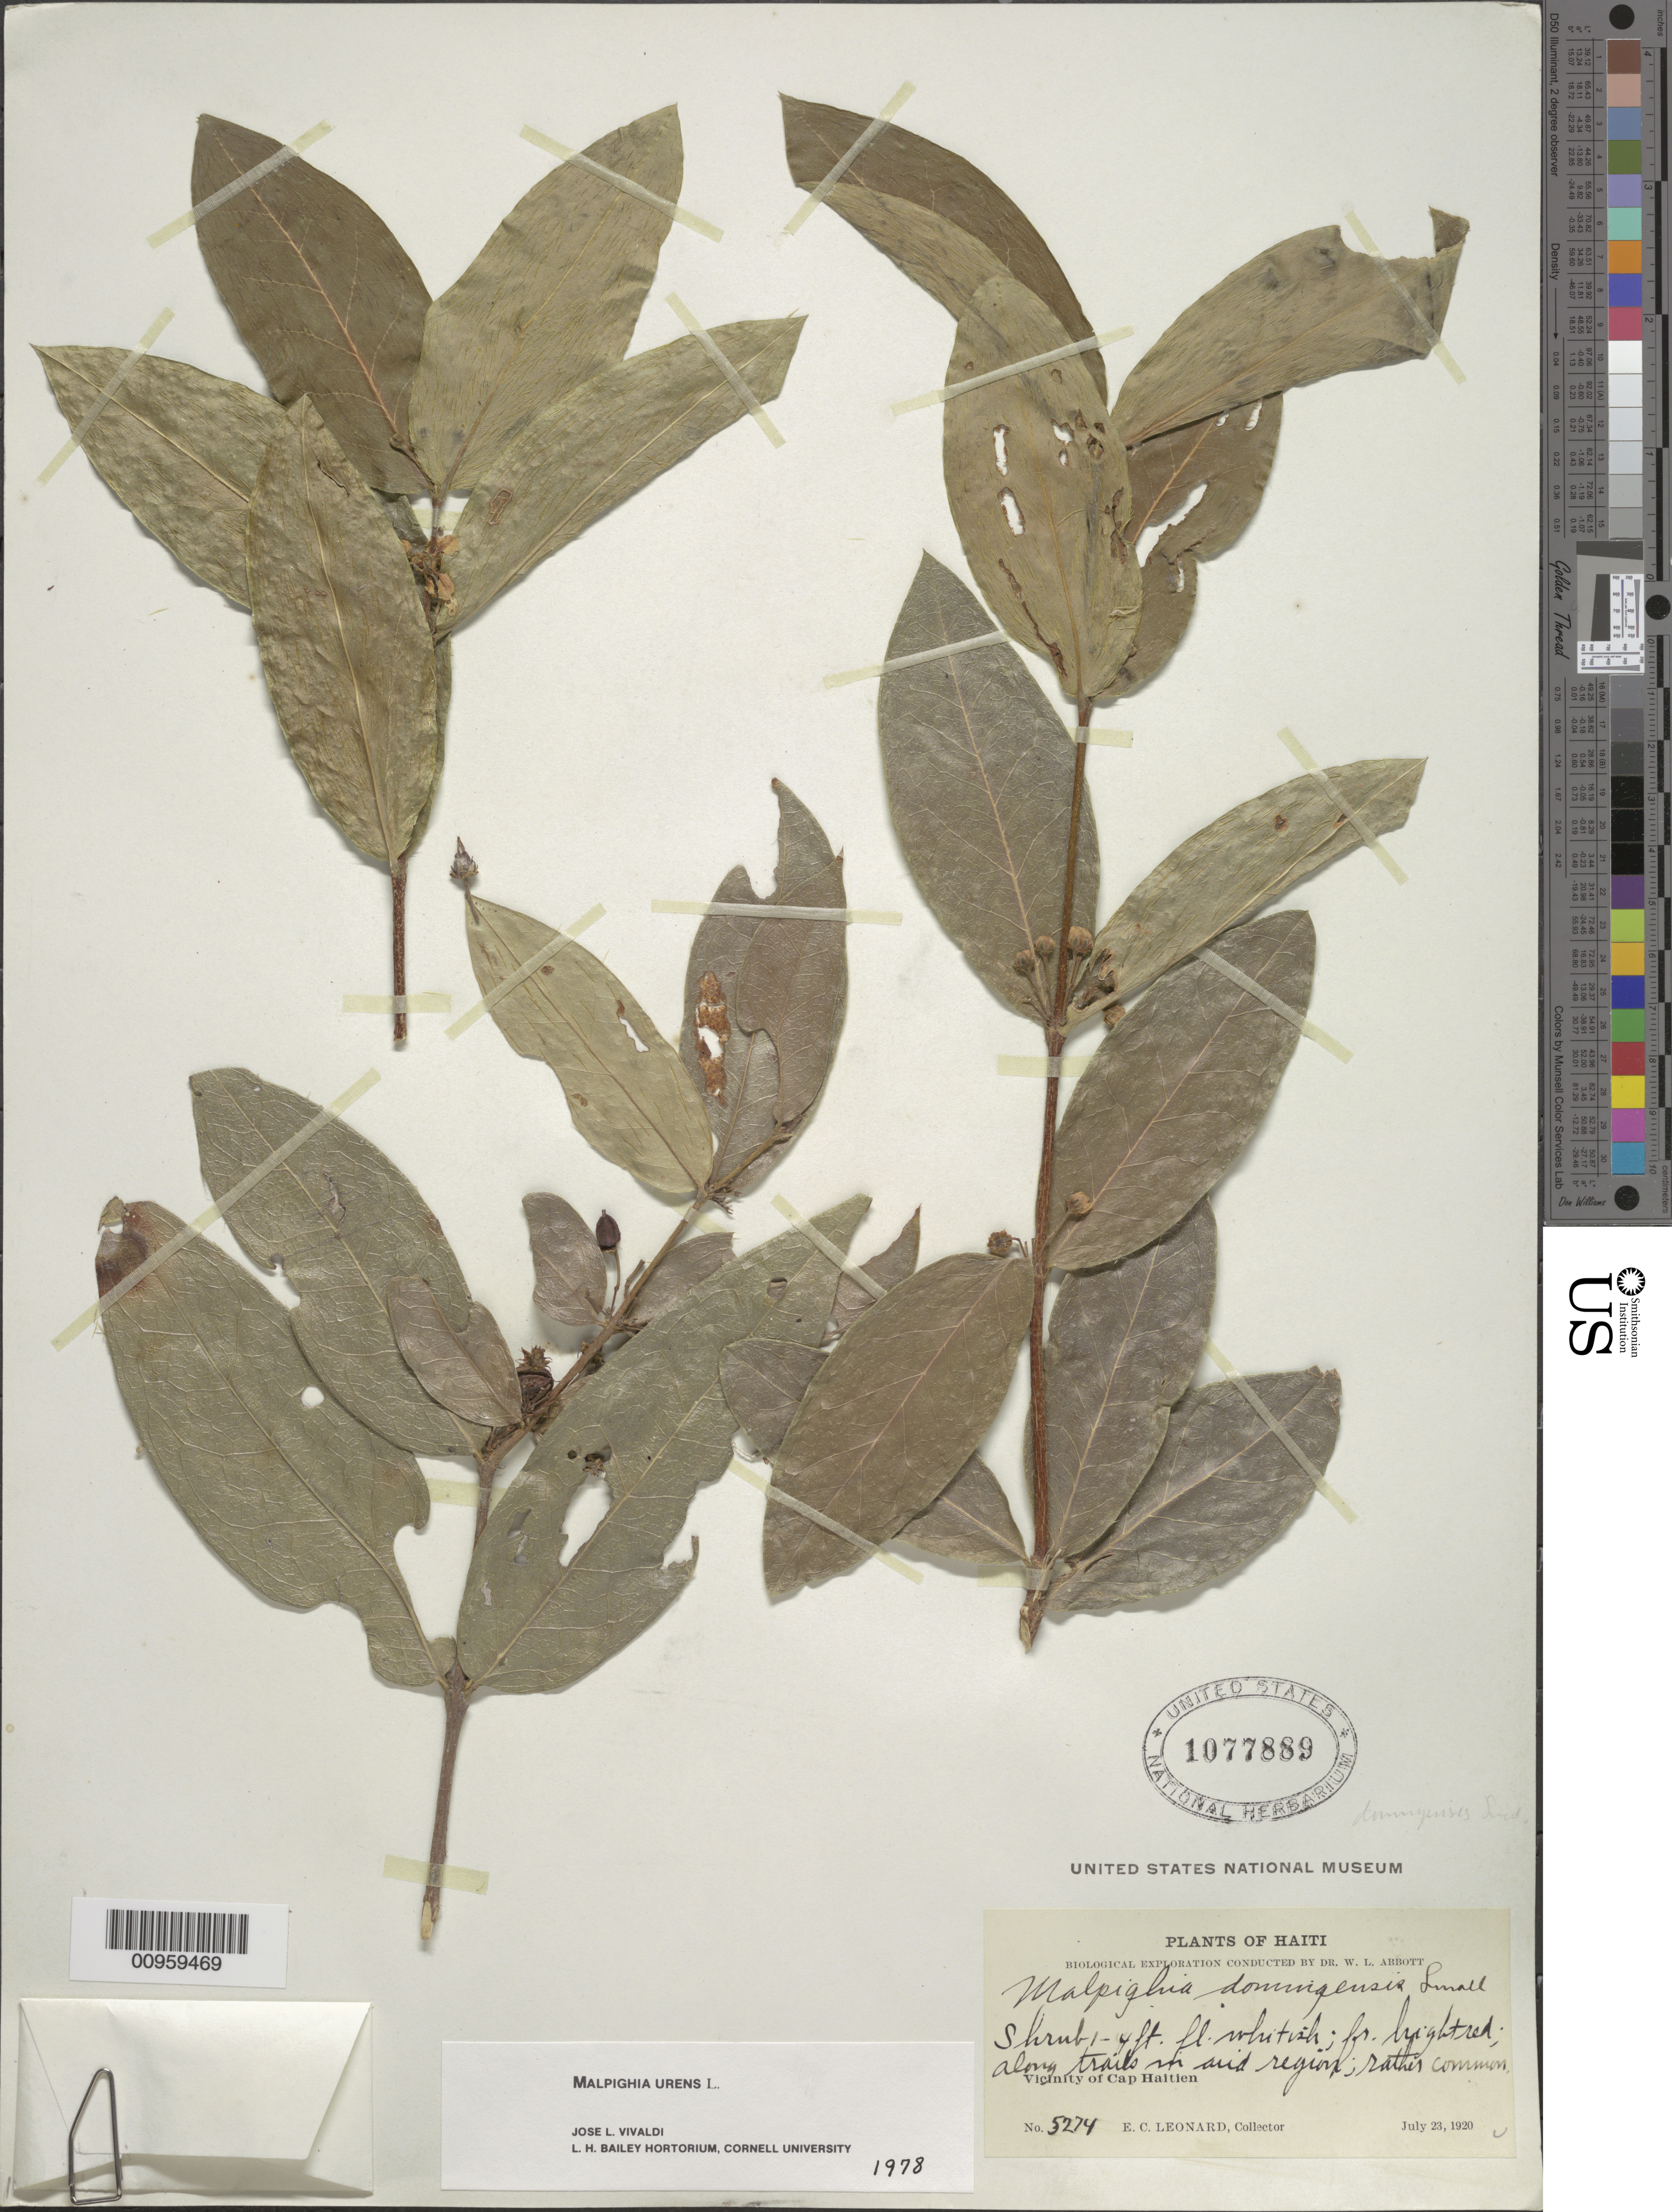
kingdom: Plantae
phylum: Tracheophyta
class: Magnoliopsida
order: Malpighiales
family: Malpighiaceae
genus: Malpighia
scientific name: Malpighia urens subsp. urens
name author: L.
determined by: Vivaldi, J. L., (BH), Cornell University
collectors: E. C. Leonard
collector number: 5274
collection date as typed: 28 Jul 1920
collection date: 1920-07-28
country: Haiti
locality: Vicinity of Cap Haitien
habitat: Along trails on arid region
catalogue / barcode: US 1077889